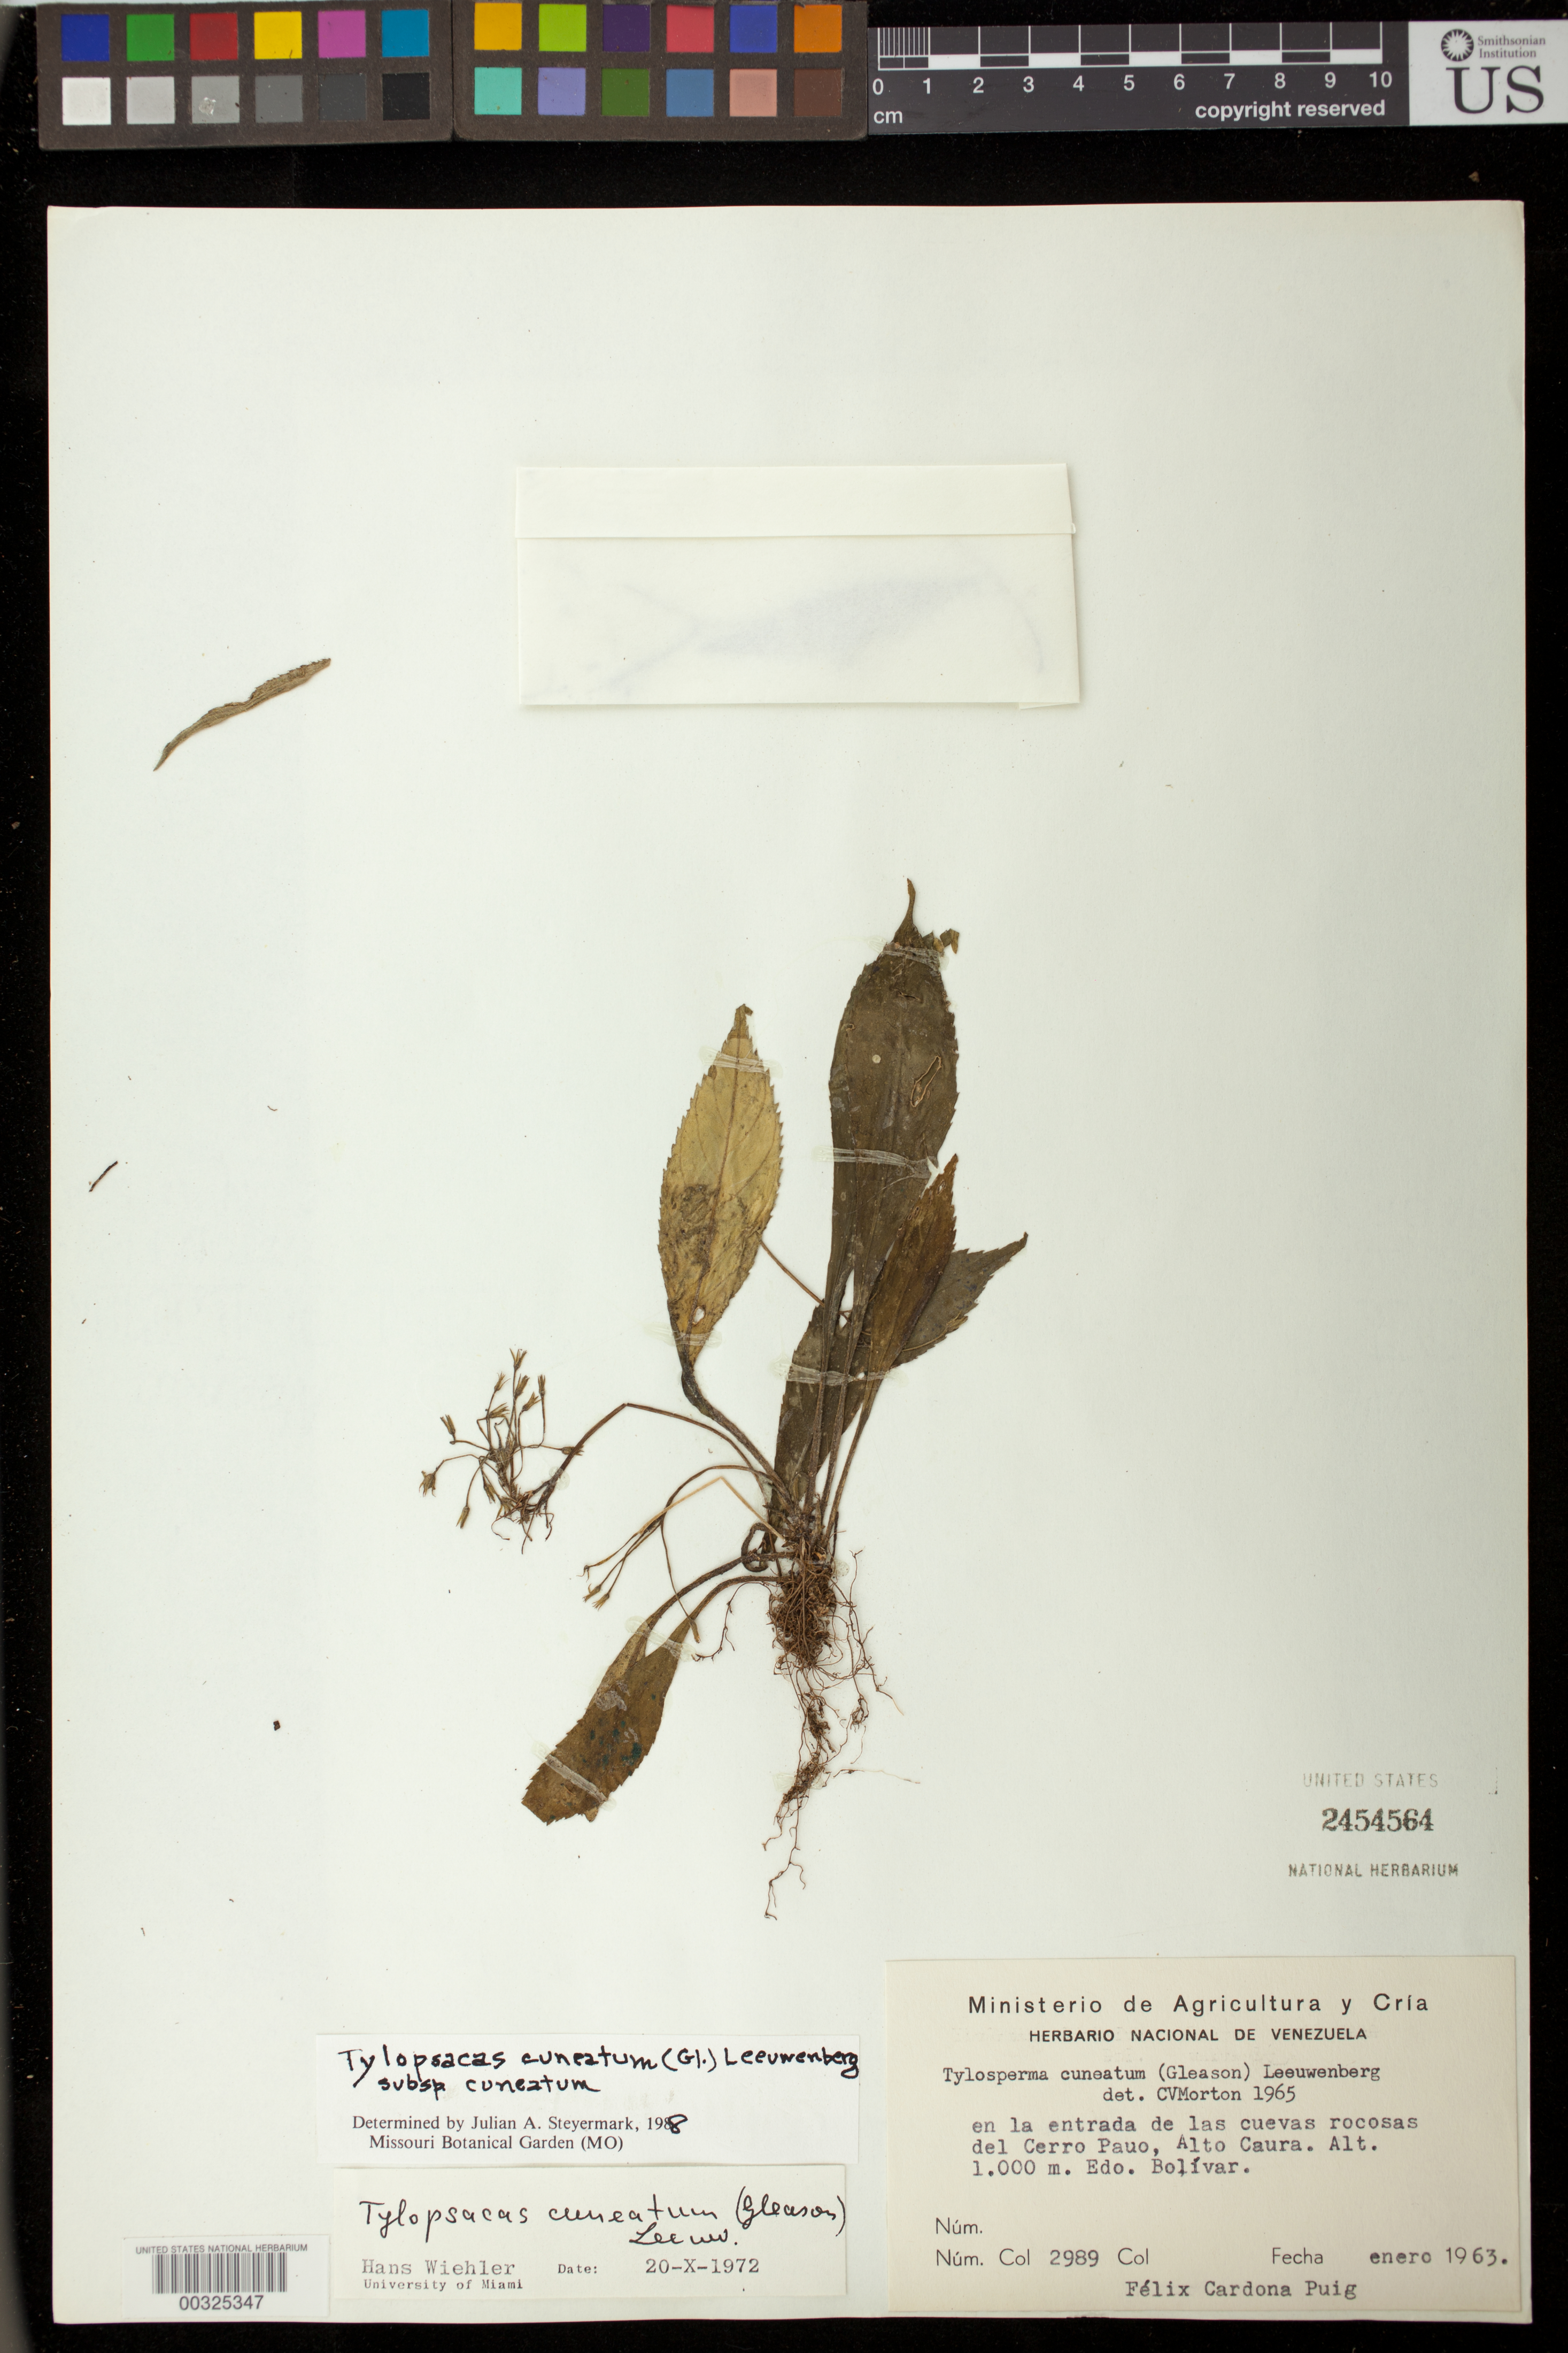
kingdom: Plantae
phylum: Tracheophyta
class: Magnoliopsida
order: Lamiales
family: Gesneriaceae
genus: Tylopsacas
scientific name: Tylopsacas cuneata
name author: (Gleason) Leeuwenb.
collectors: F. Puig & U. Brazão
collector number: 2989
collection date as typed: Jan 1963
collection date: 1963-01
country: Venezuela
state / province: Bolívar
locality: Cerro Pauo, Alto Caura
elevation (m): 1000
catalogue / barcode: US 2454564